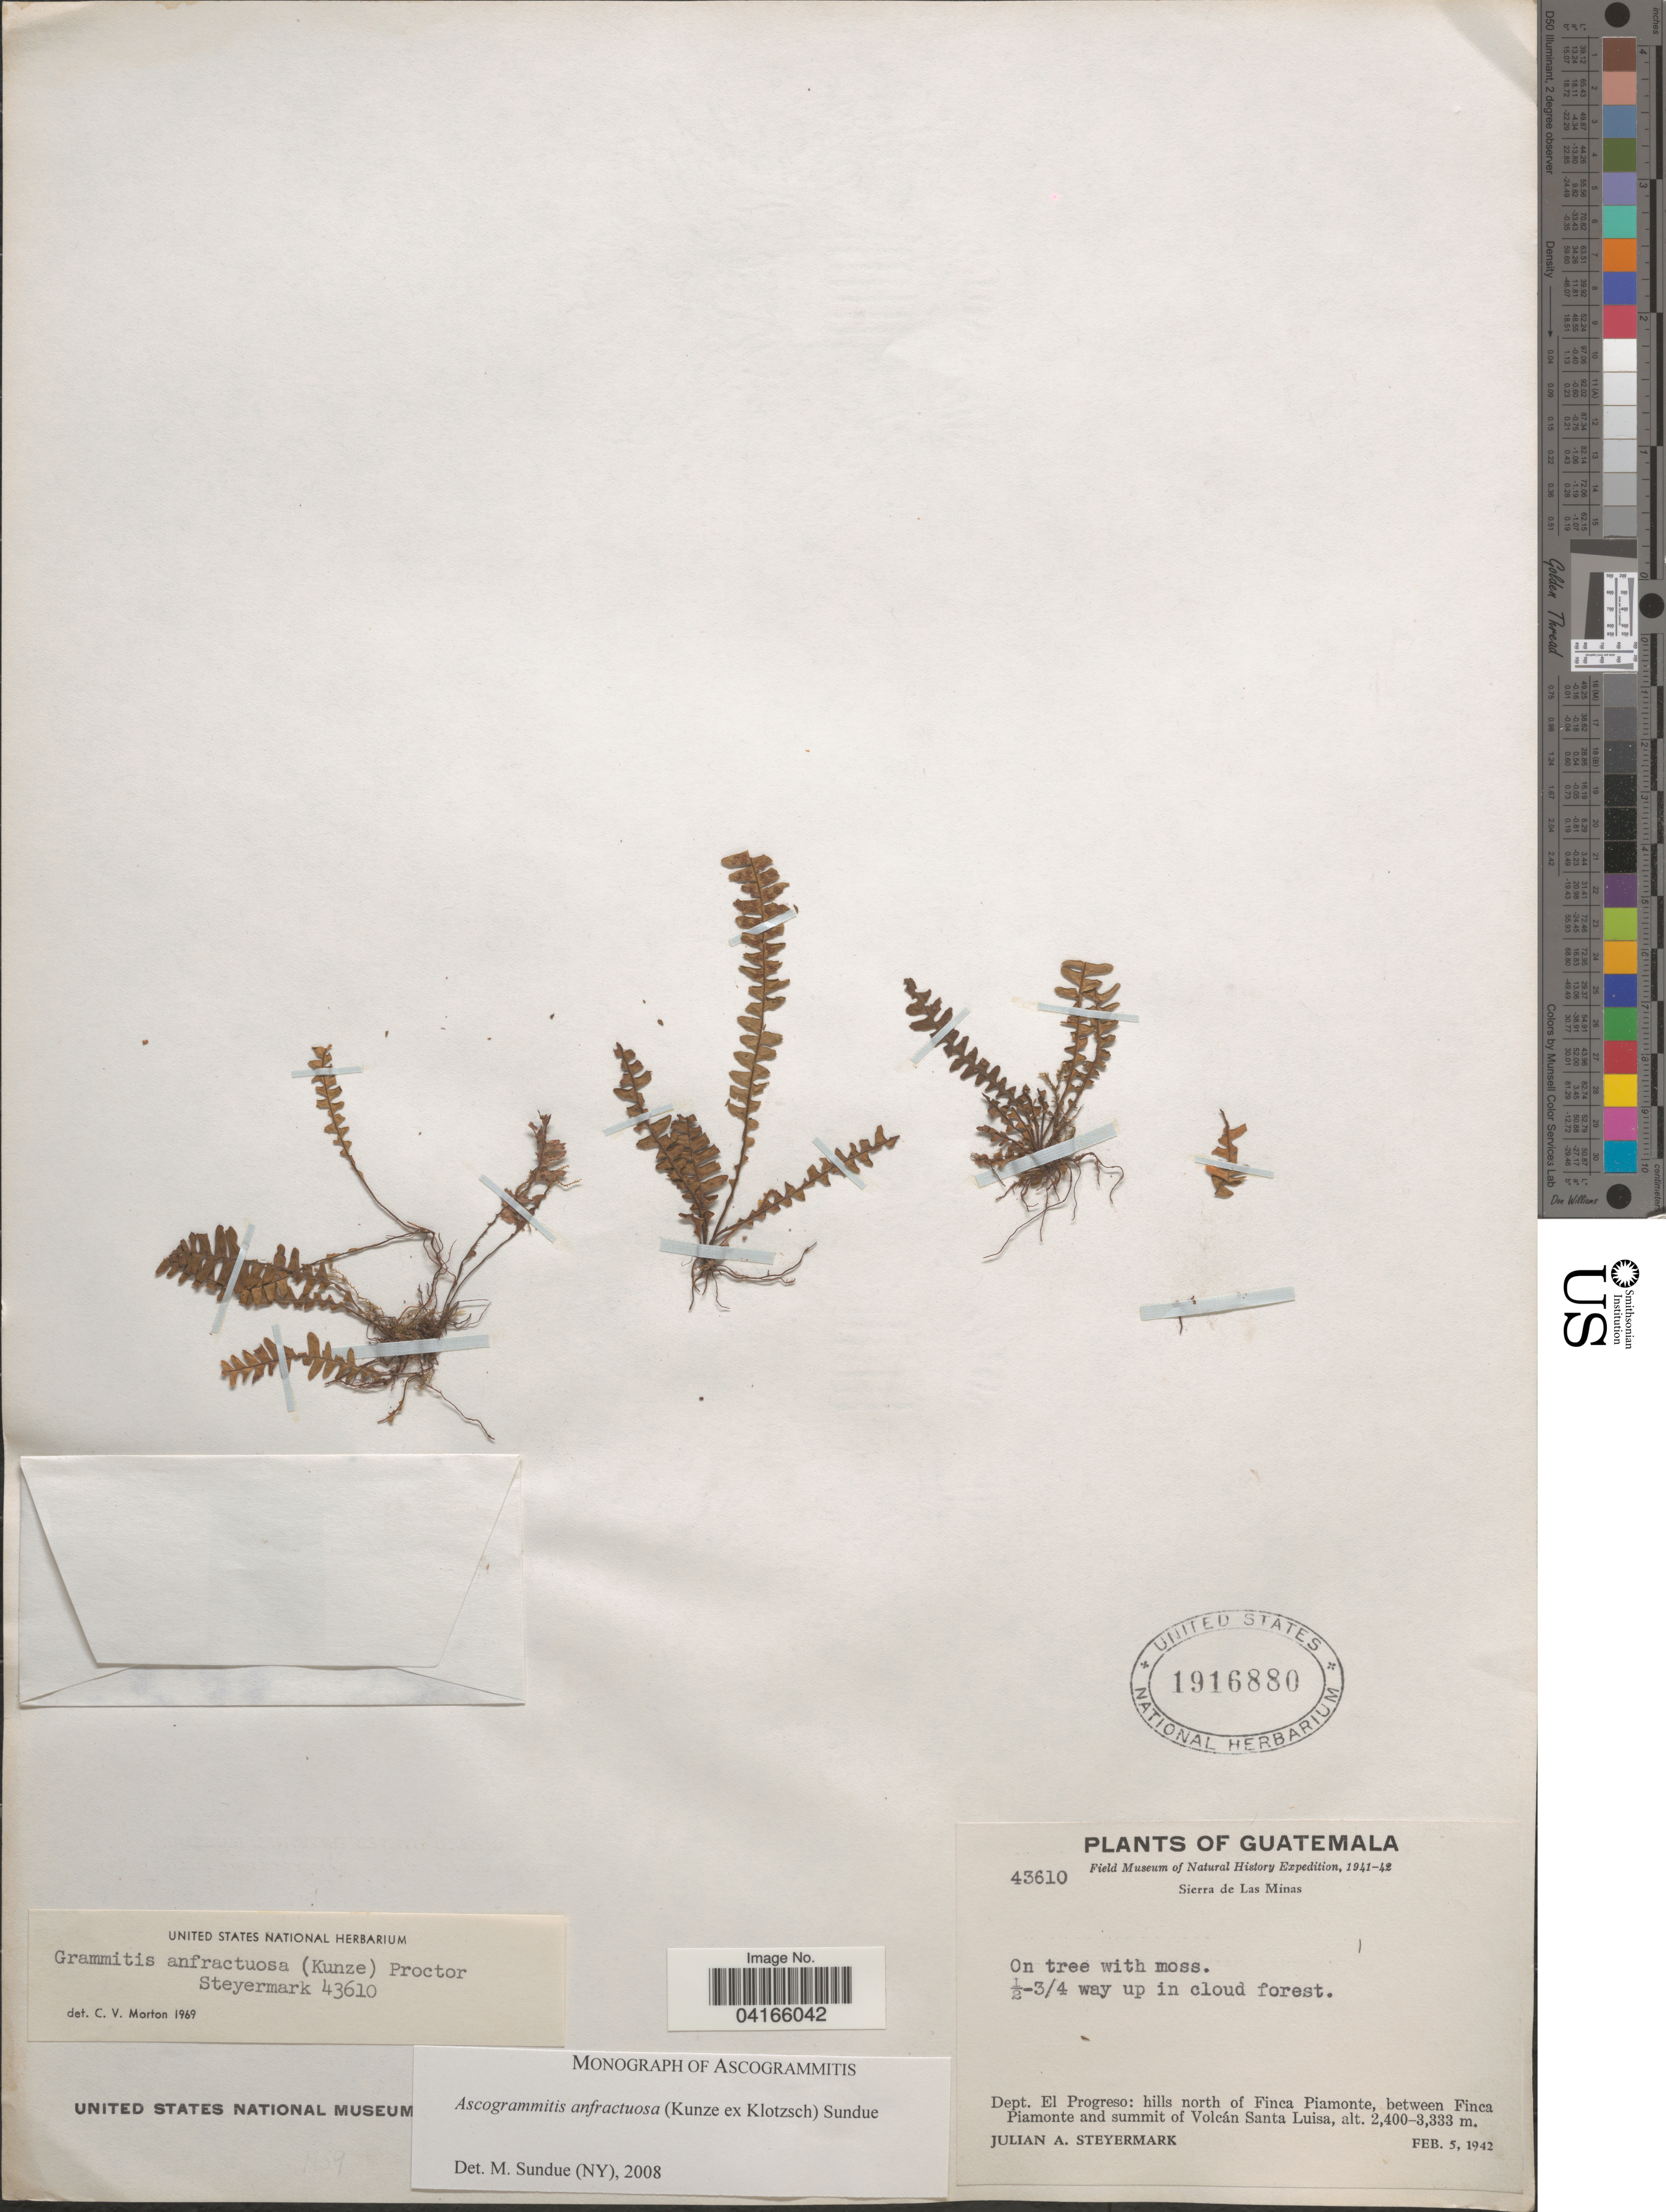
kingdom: Plantae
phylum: Tracheophyta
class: Polypodiopsida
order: Polypodiales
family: Polypodiaceae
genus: Ascogrammitis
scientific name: Ascogrammitis anfractuosa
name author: (Kunze ex Klotzsch) Sundue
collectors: J. Steyermark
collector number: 43610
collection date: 1942-02-05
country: Guatemala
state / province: El Progreso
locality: Field Museum of Natural History Expedition, 1941-42. Sierra de Las Minas. Dept. El Progreso: hills north of Finca Piamonte, between Finca Piamonte and summit of Volcán Santa Luisa.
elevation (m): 2400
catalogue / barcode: US 1916880